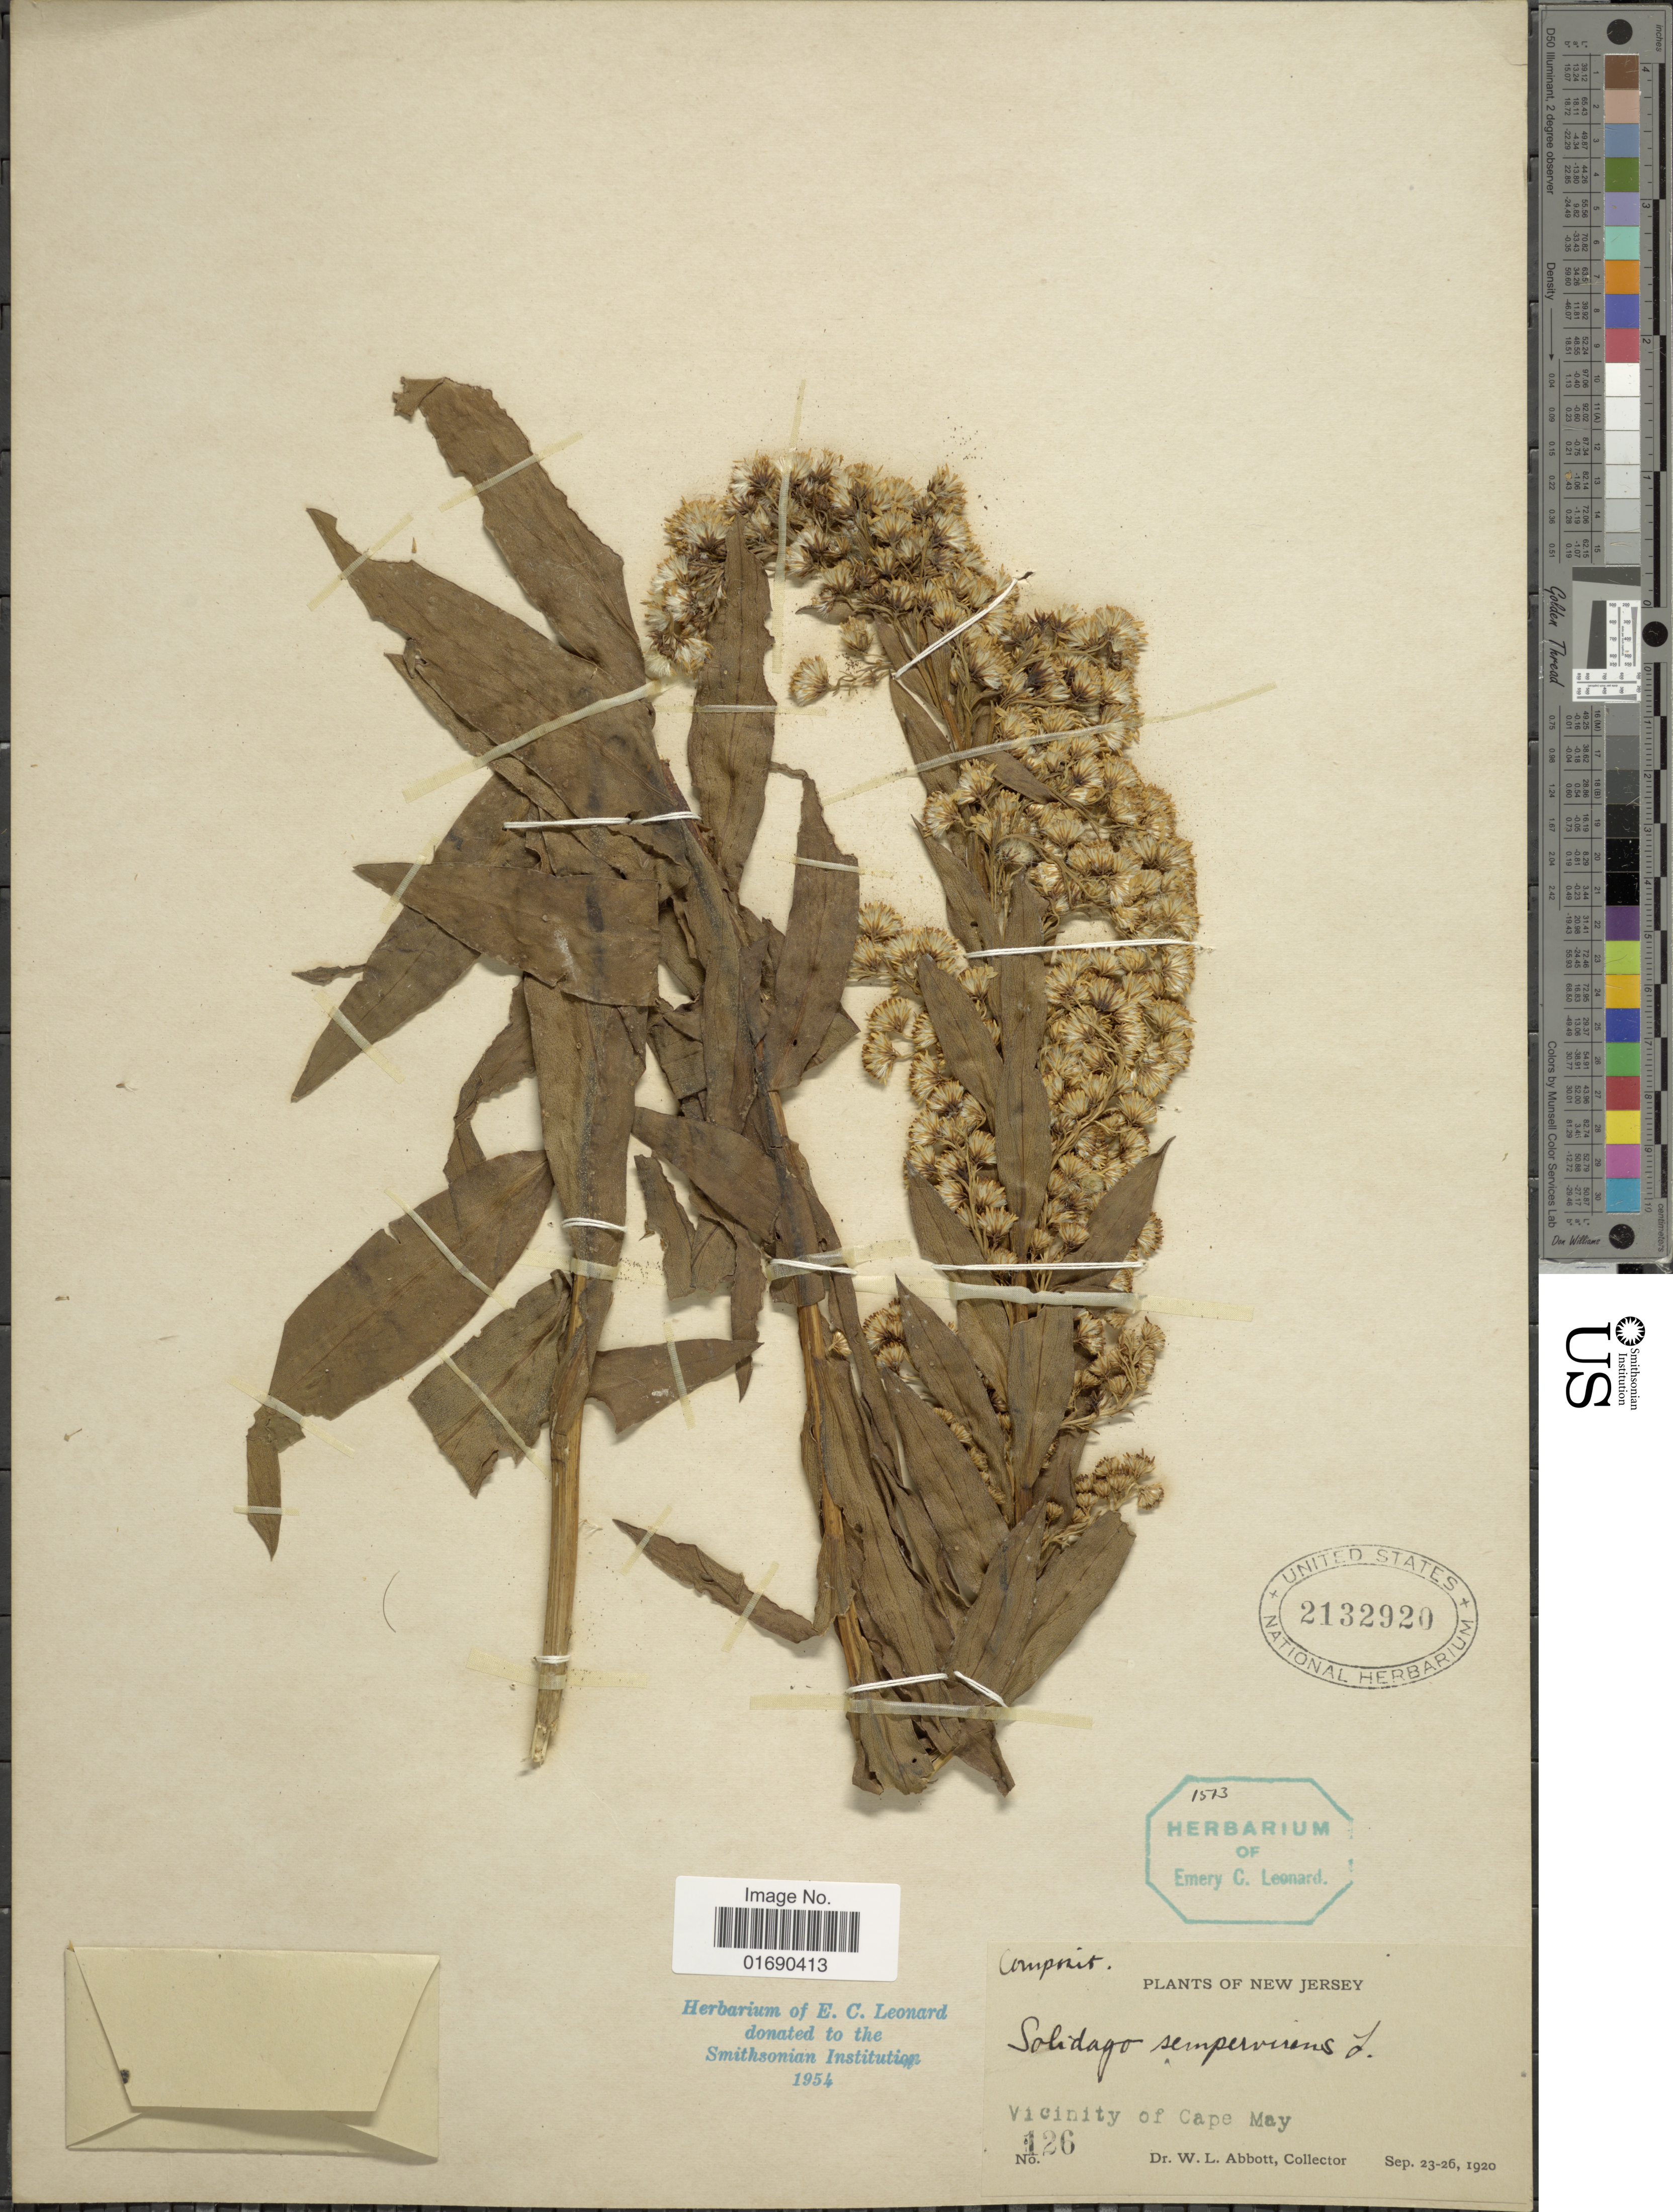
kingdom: Plantae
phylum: Tracheophyta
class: Magnoliopsida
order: Asterales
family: Asteraceae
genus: Solidago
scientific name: Solidago sempervirens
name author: L.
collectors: W. L. Abbott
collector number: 126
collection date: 1920-09-23/1920-09-26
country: United States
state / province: New Jersey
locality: Vicinity of Cape May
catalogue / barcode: US 2132920